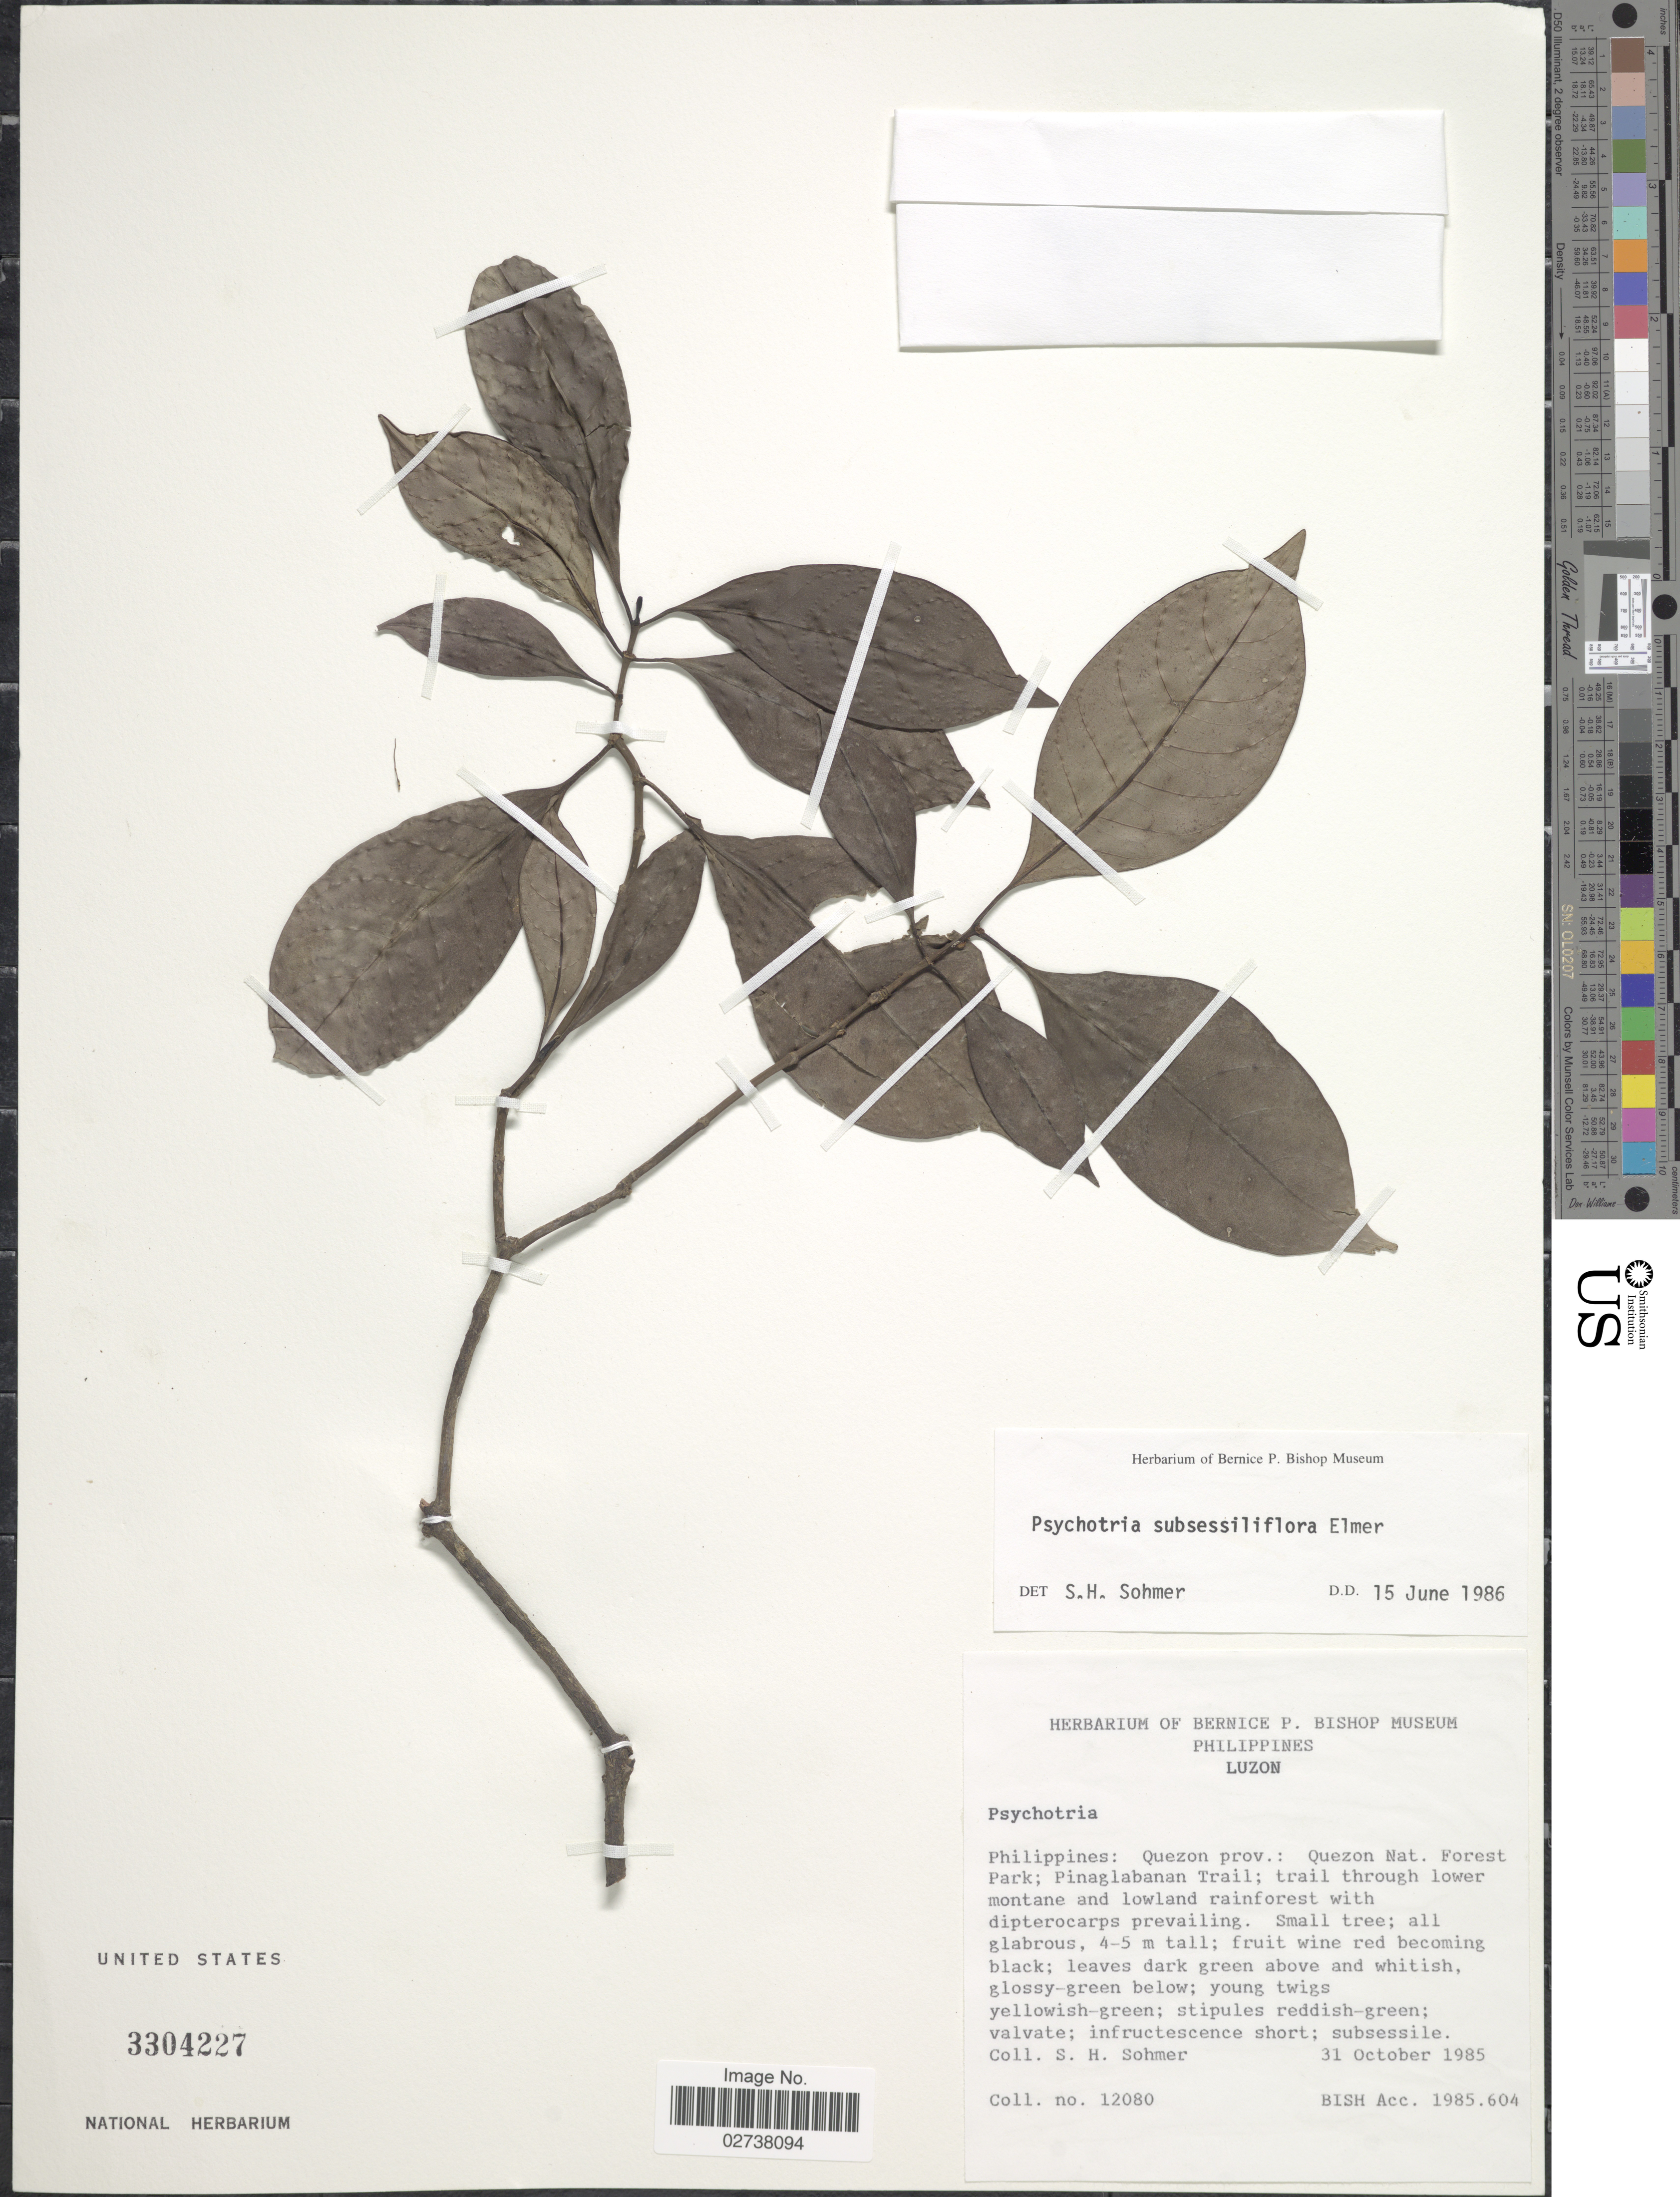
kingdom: Plantae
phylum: Tracheophyta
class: Magnoliopsida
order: Gentianales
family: Rubiaceae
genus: Psychotria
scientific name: Psychotria subsessiliflora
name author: Elmer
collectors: S. H. Sohmer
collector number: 12080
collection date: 1985-10-31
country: Philippines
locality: Quezon Prov.: Quezon Nat. Forest Park; Pinalabanan Trail; trail through lower montane and lowland rainforest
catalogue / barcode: US 3304227